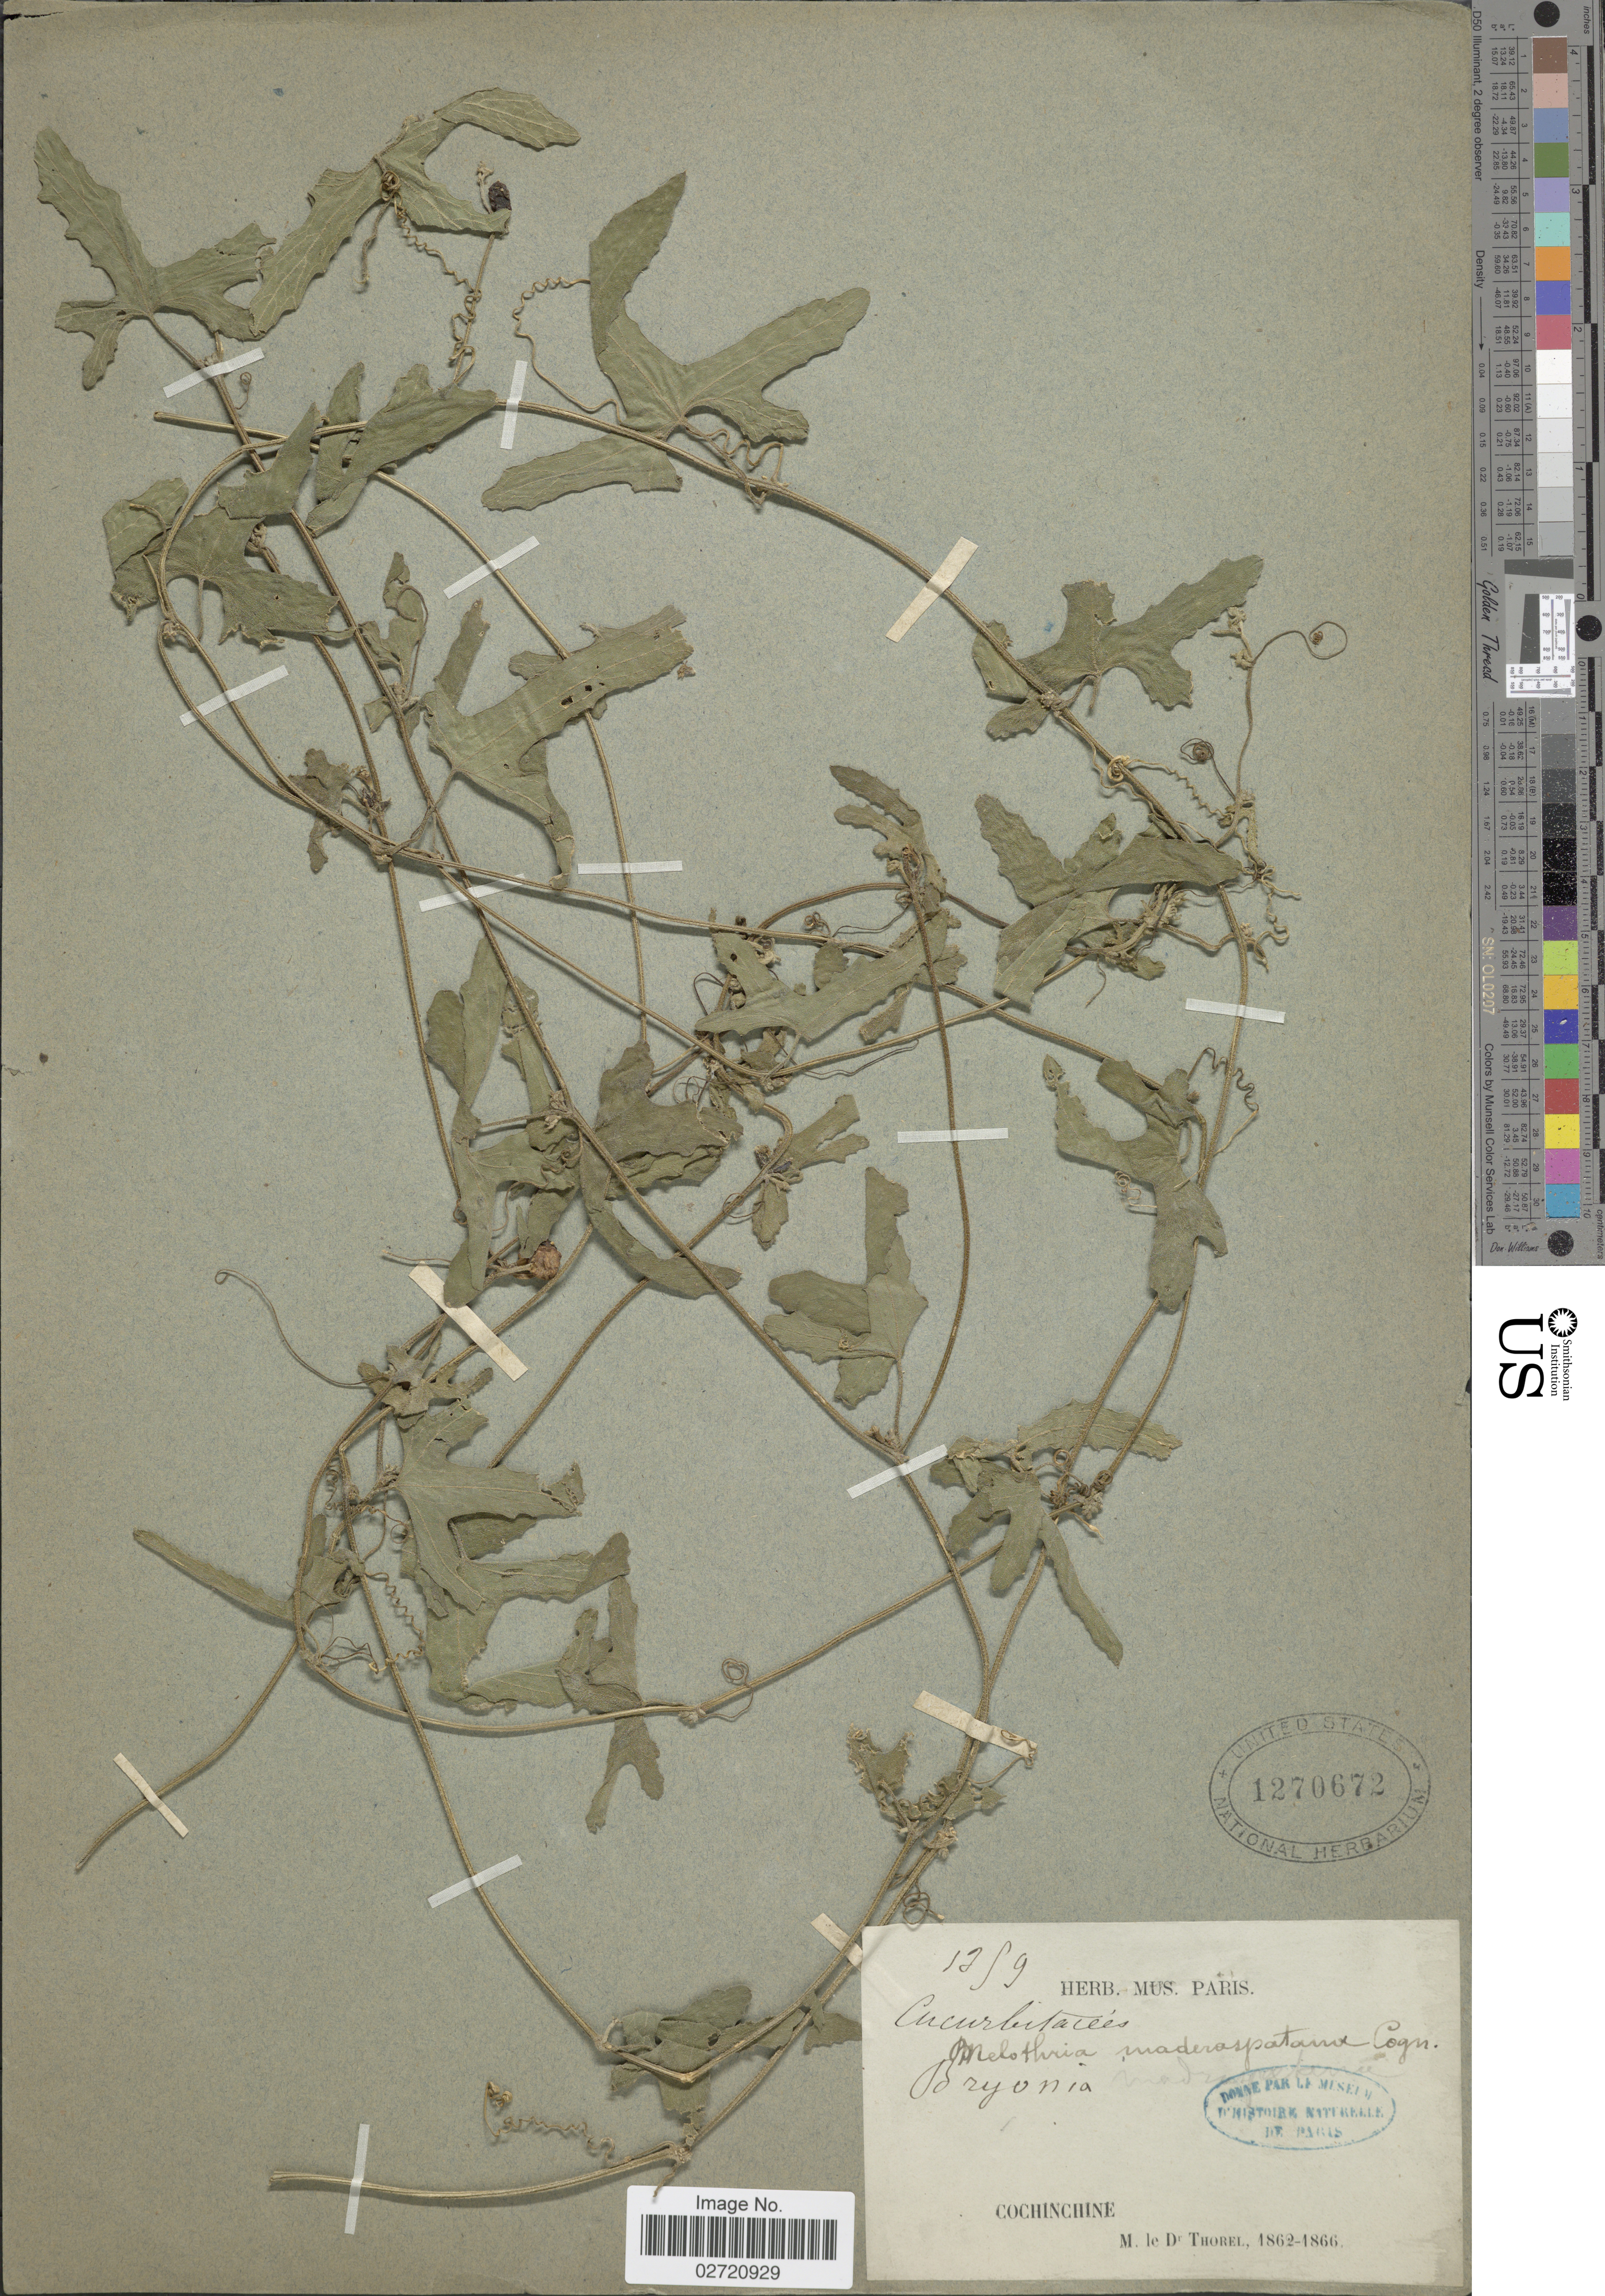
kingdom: Plantae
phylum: Tracheophyta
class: Magnoliopsida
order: Cucurbitales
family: Cucurbitaceae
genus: Cucumis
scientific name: Cucumis maderaspatanus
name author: L.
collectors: C. Thorel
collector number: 1259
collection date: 1862/1866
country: Vietnam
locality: Cochinchine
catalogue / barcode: US 1270672